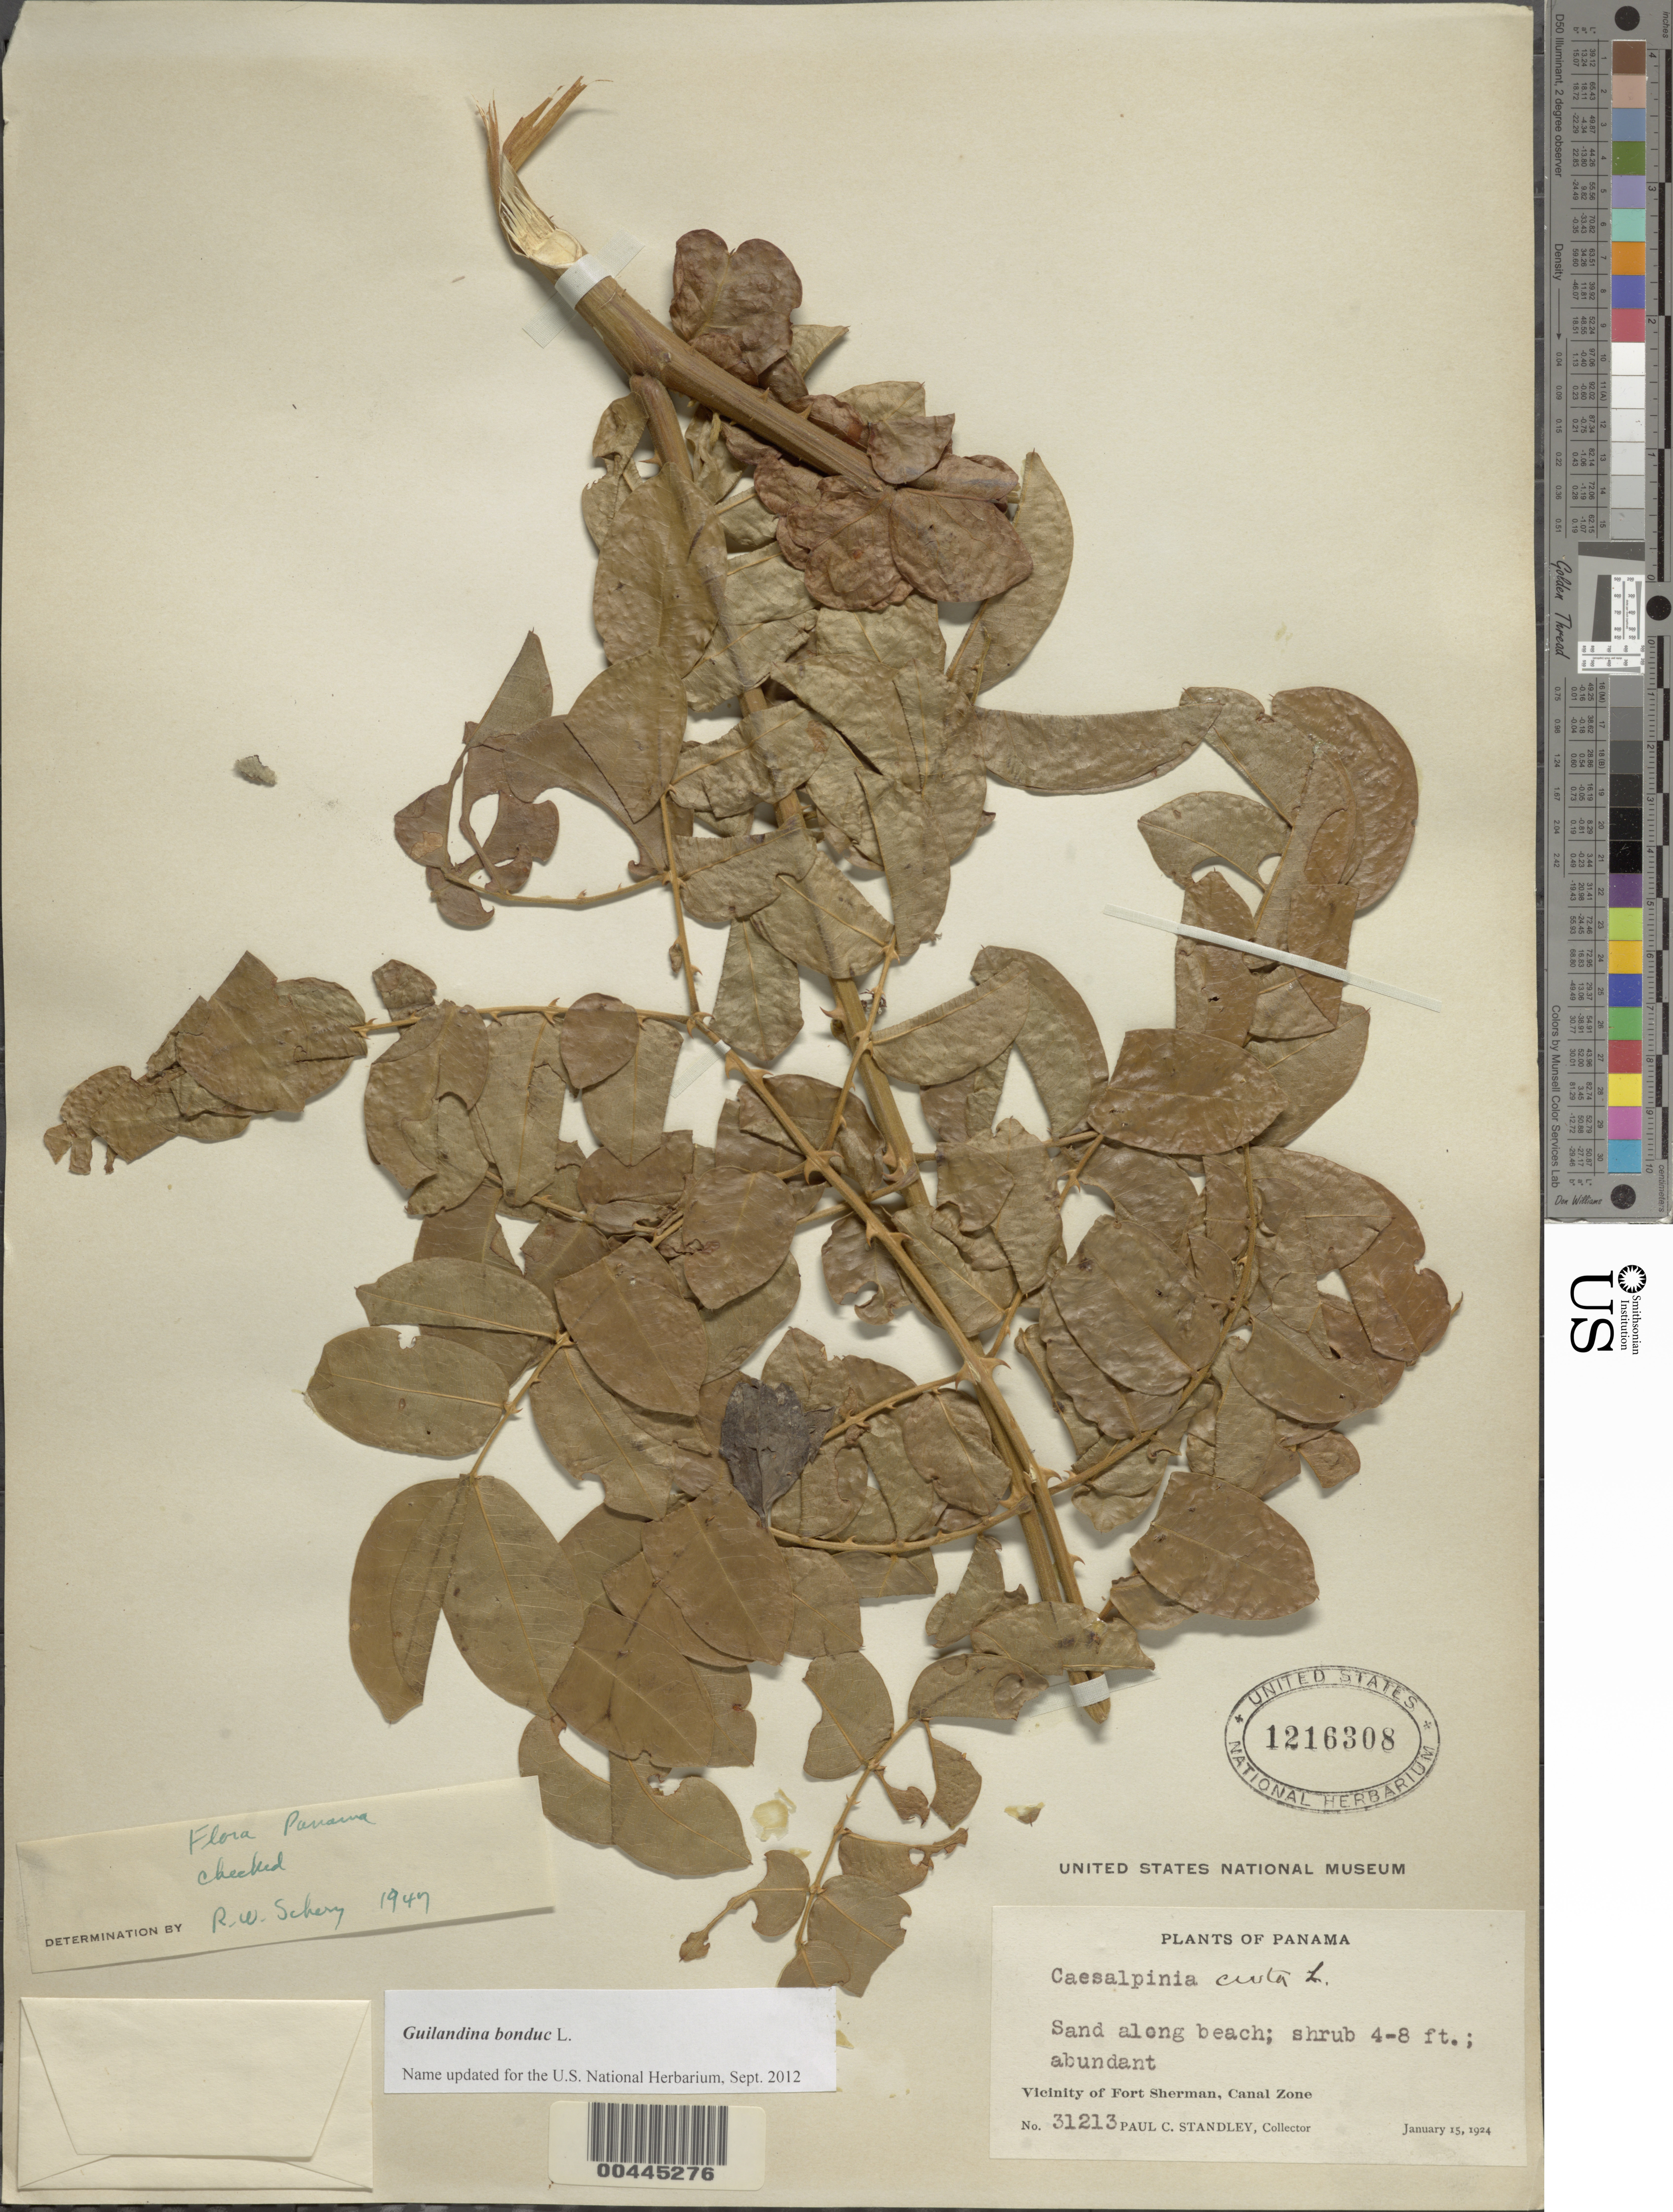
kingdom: Plantae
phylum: Tracheophyta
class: Magnoliopsida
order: Fabales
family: Fabaceae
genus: Guilandina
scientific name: Guilandina bonduc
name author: L.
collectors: P. C. Standley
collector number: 31213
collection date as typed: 15 Jan 1924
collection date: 1924-01-15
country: Panama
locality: Fort Sherman, Canal Zone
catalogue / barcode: US 1216308